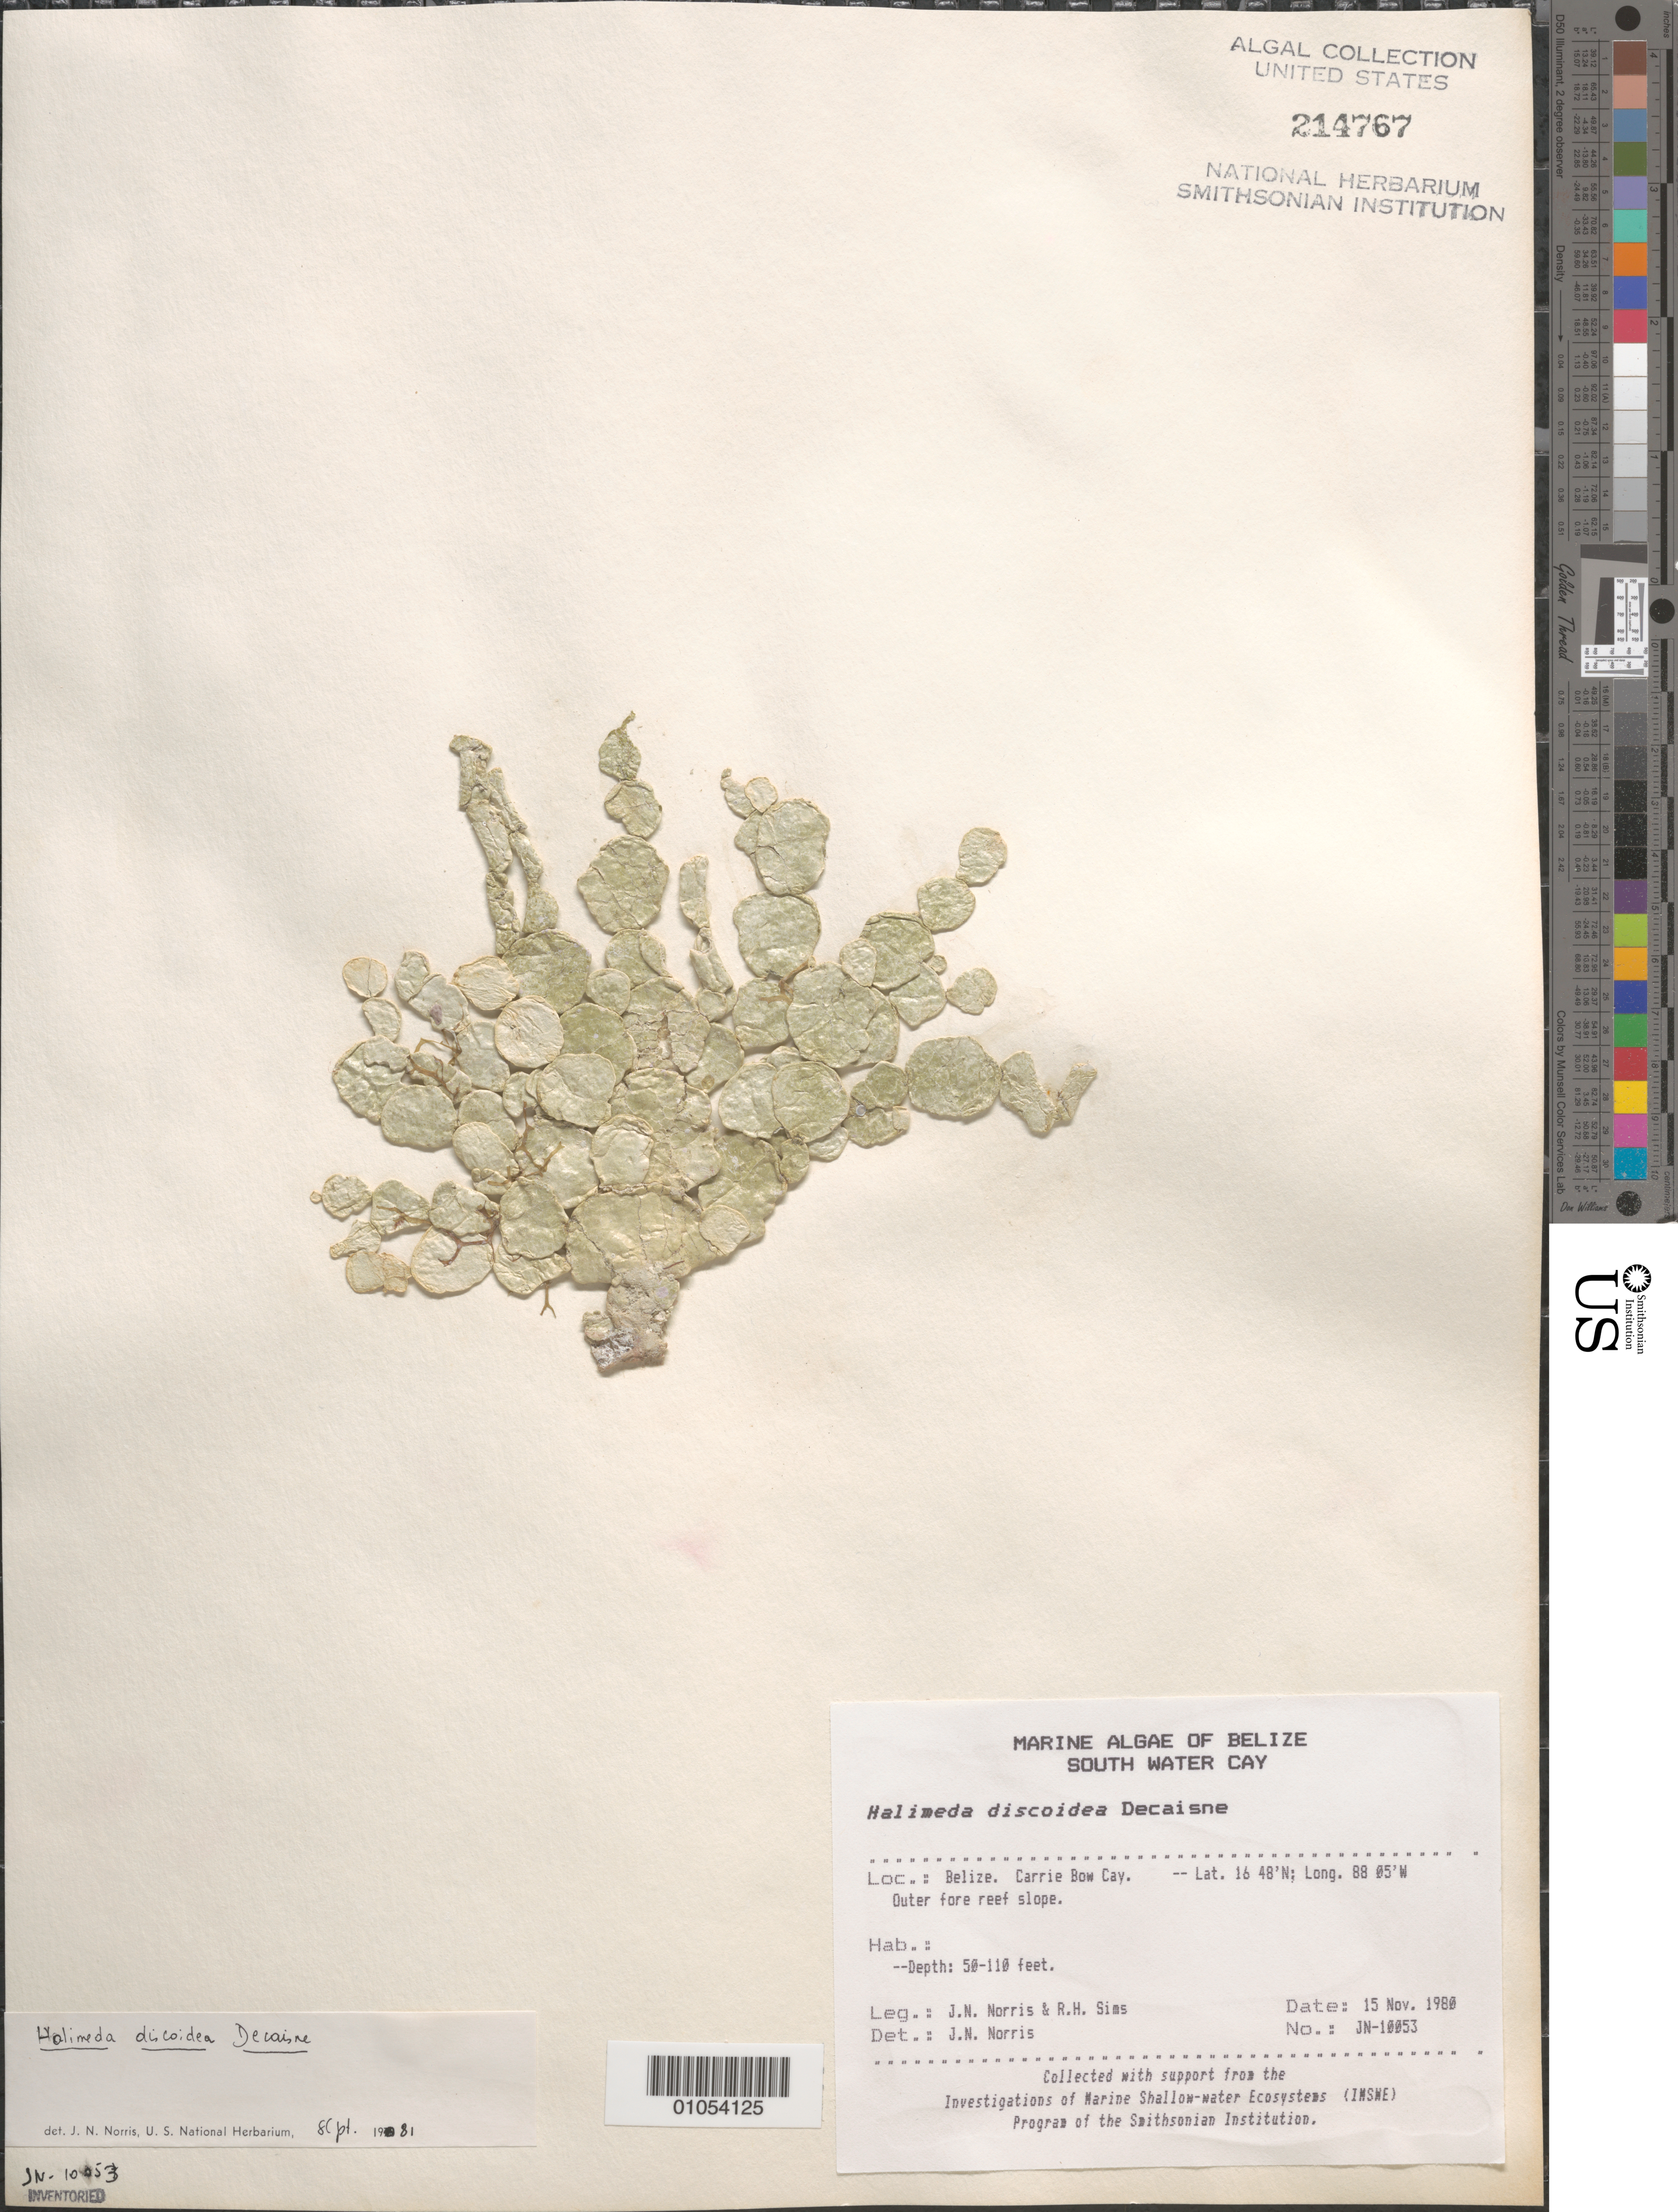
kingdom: Plantae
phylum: Chlorophyta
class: Ulvophyceae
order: Bryopsidales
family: Halimedaceae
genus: Halimeda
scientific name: Halimeda discoidea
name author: Decne.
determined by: Norris, James N.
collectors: J. N. Norris & R. H. Sims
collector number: JN-10053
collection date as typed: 15 Nov 1980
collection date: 1980-11-15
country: Belize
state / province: Stann Creek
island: Carrie Bow Cay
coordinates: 16 48'N, 88 05'W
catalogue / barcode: US 214767